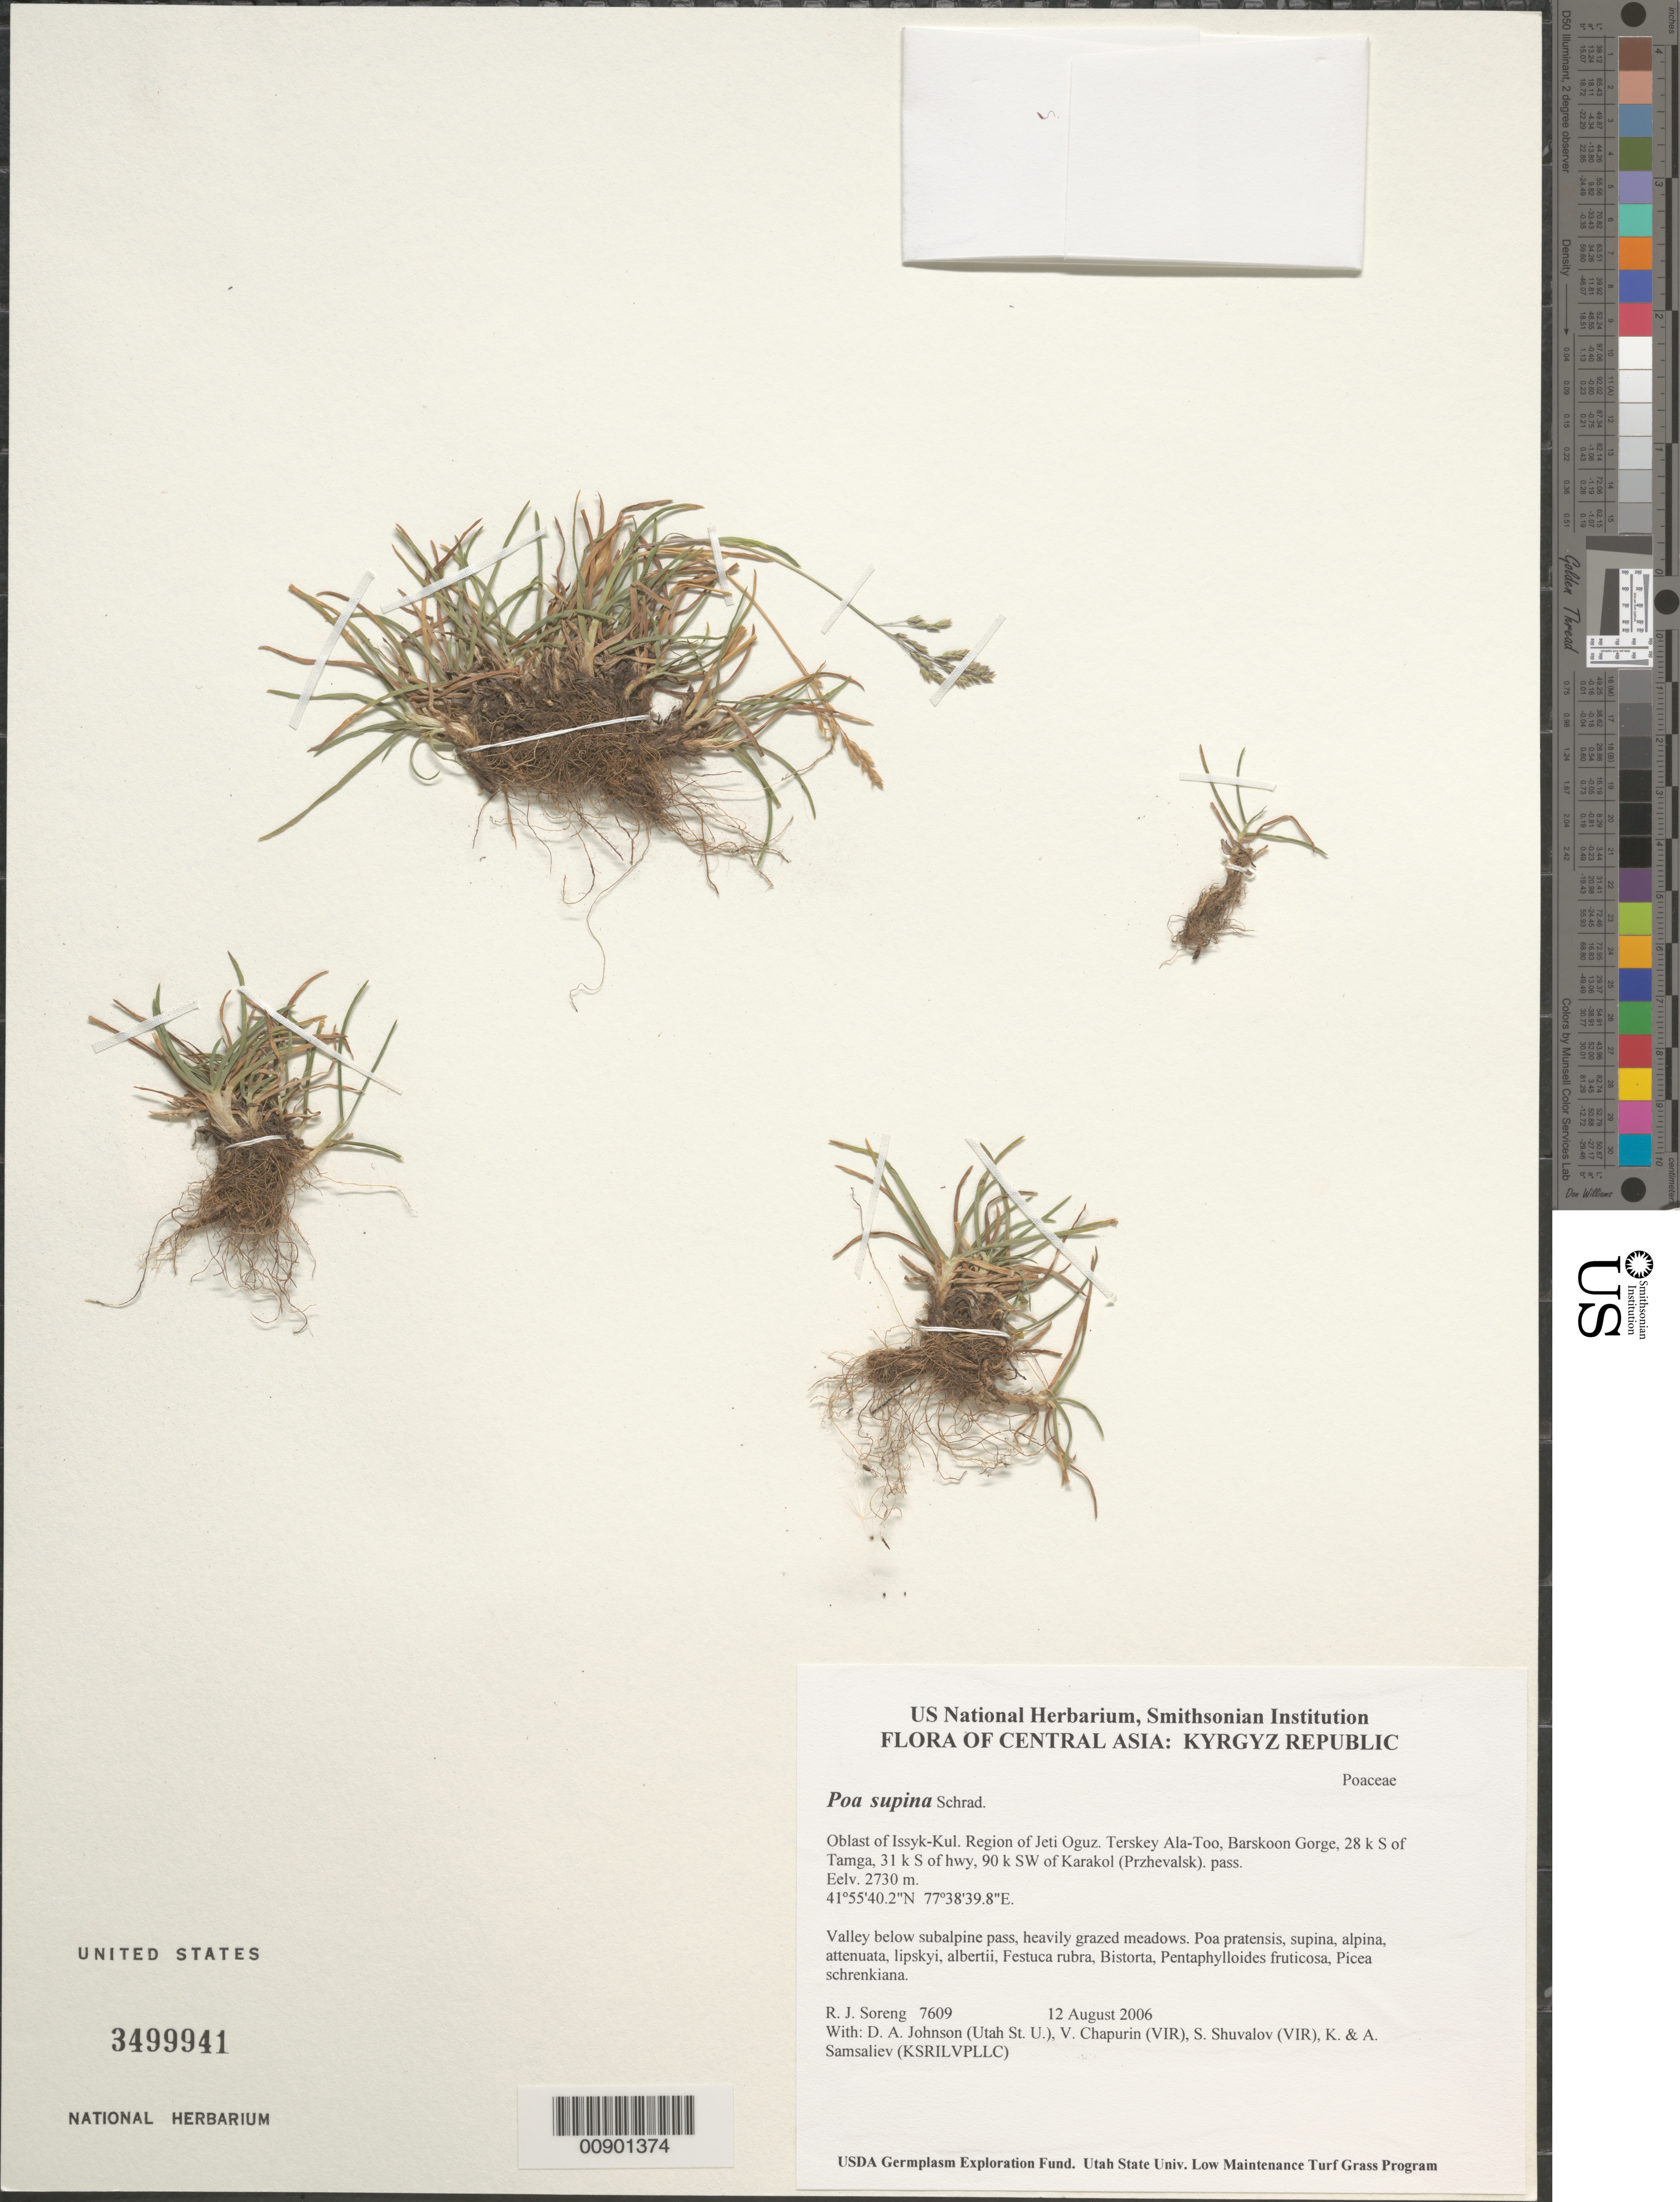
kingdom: Plantae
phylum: Tracheophyta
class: Liliopsida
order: Poales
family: Poaceae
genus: Poa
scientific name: Poa supina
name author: Schrad.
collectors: R. J. Soreng, D. Johnson, S. Shuvalov, V. Chapurin, K. Samsaliev & A. Samsaliev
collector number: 7609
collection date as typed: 12 Aug 2006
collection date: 2006-08-12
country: Kyrgyzstan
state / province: Ysyk-Kol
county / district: Jeti Oguz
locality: Terskey Ala-Too, Barskoon Gorge, 28 km S of Tamga, 31 km S of hwy, 90 km SW of Karakol (Przhevalsk).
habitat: Valley below subalpine pass, heavily grazed meadows.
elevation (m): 2730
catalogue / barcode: US 3499941